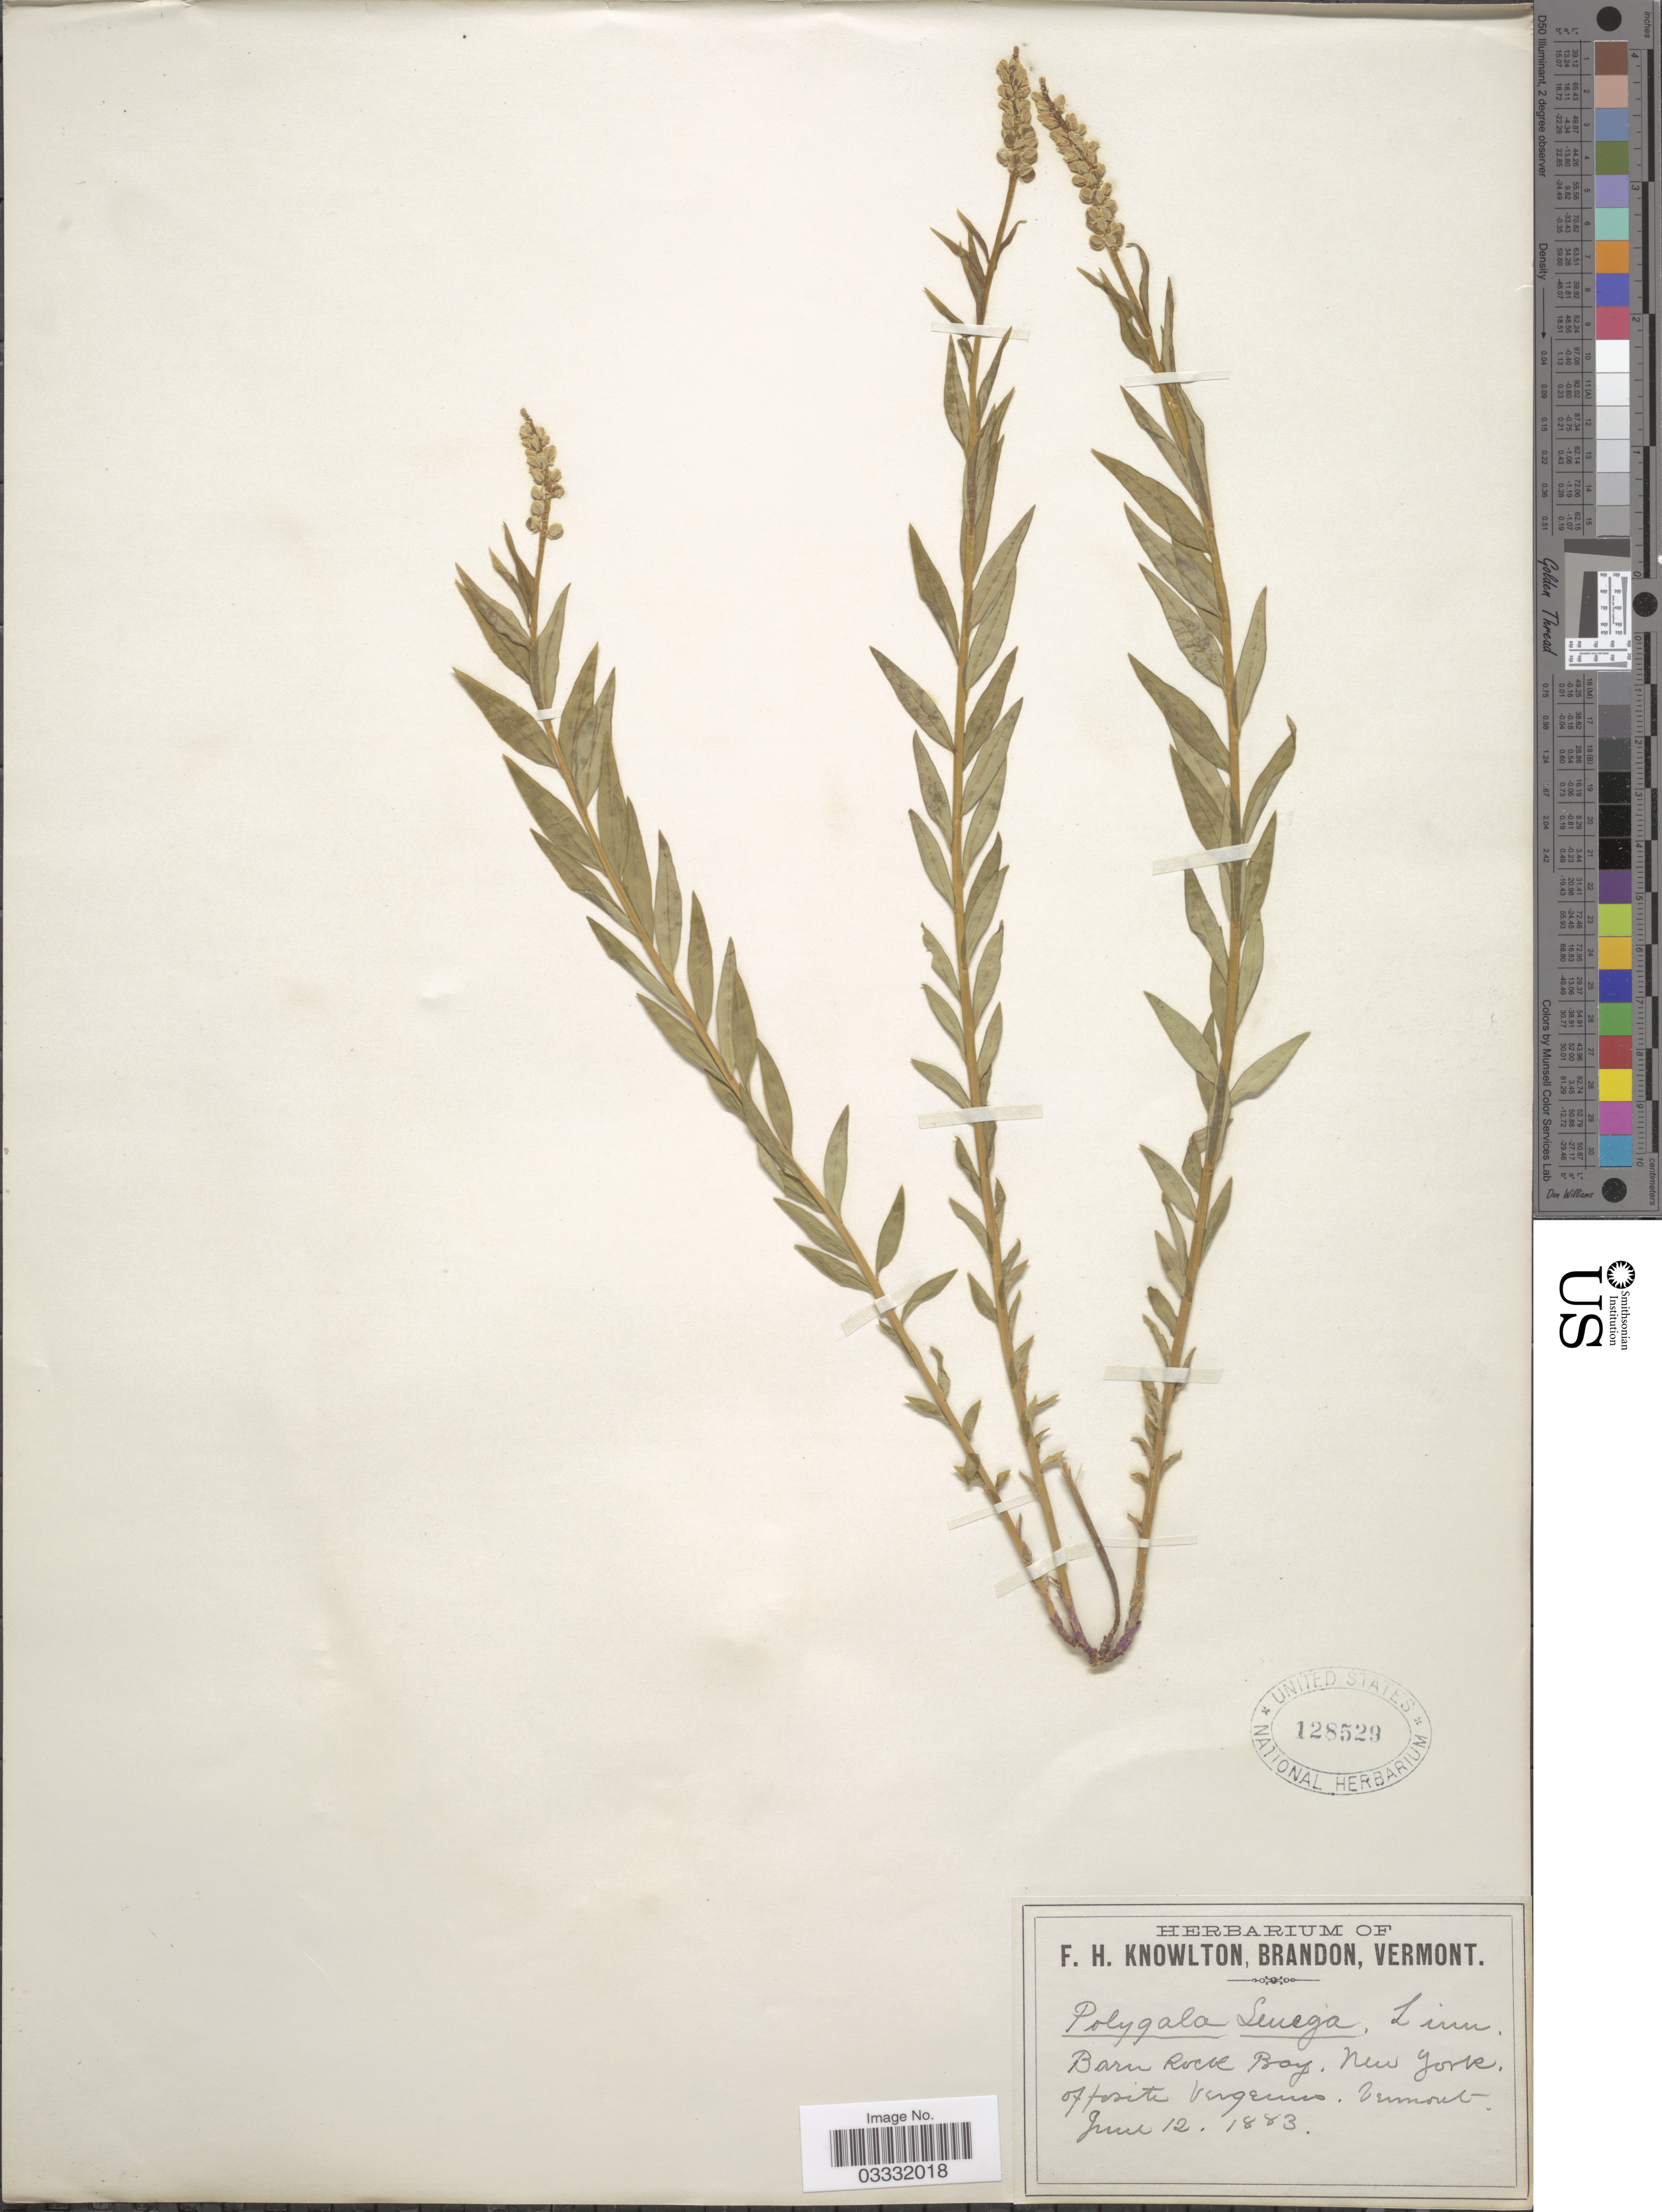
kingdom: Plantae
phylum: Tracheophyta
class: Magnoliopsida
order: Fabales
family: Polygalaceae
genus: Polygala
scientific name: Polygala senega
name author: L.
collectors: F. H. Knowlton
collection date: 1883-06-12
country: United States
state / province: New York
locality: Barn Rock Bay, opposite Vergennes Vermont.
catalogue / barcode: US 128529